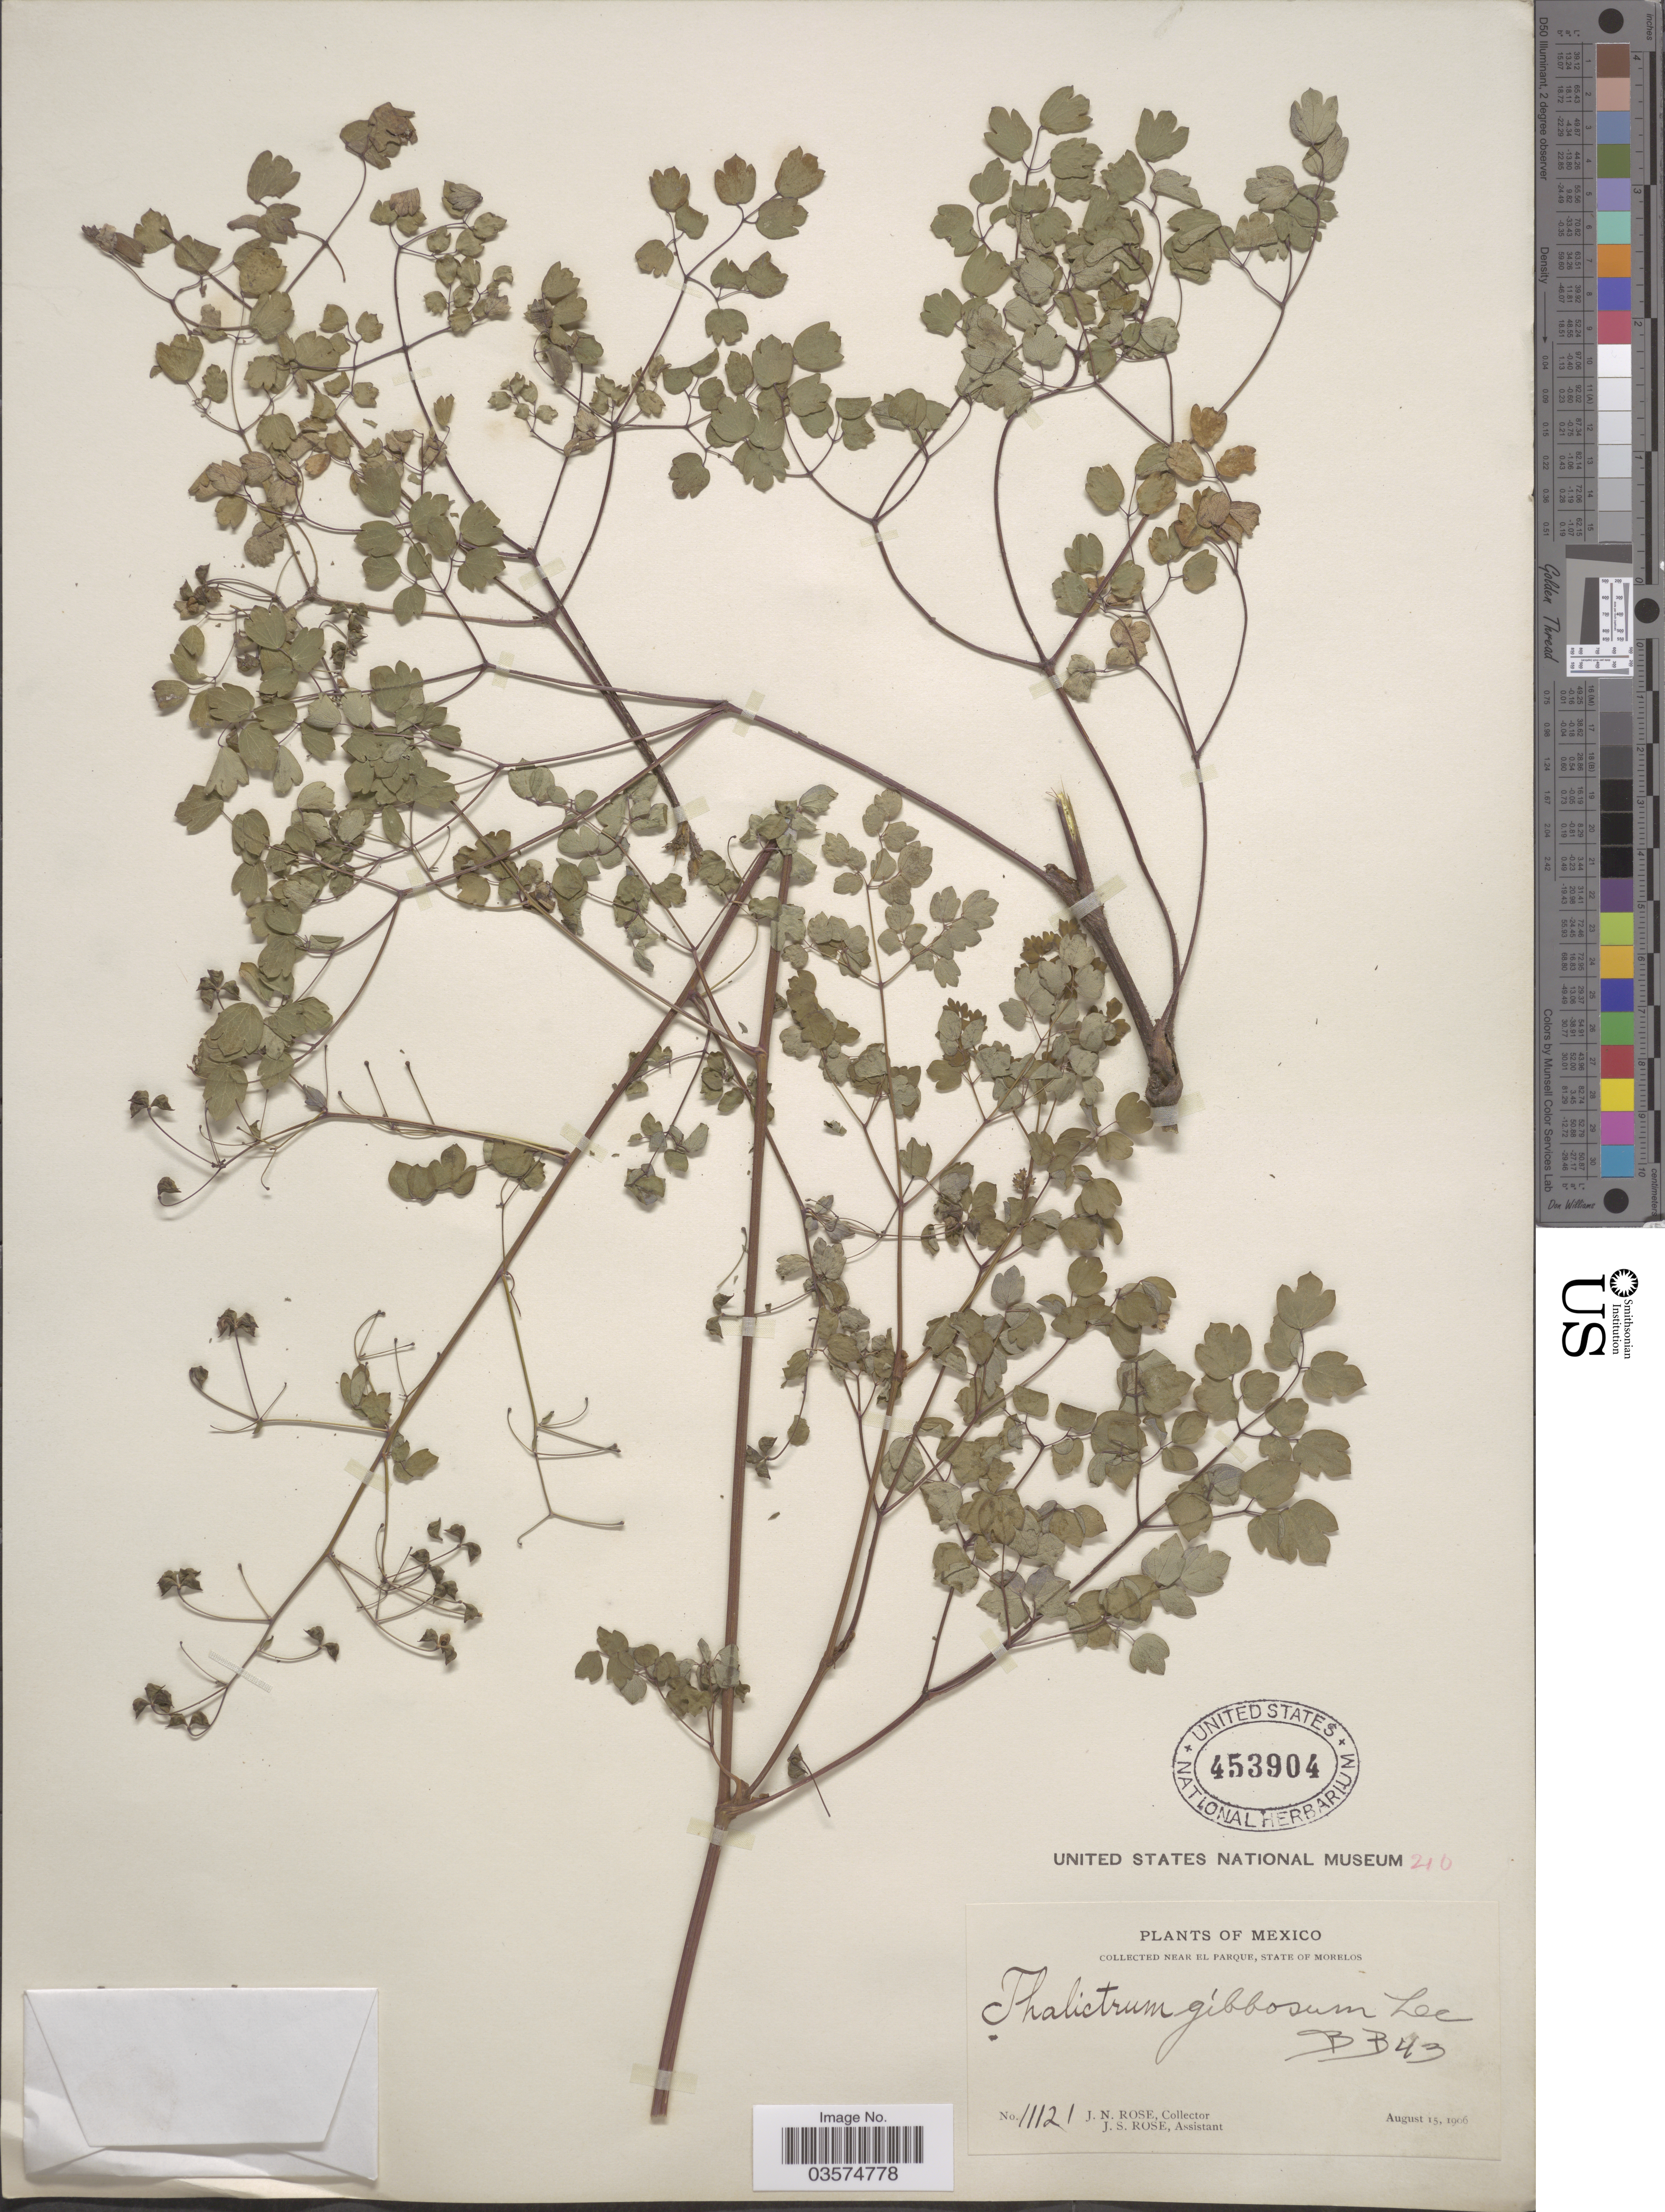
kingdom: Plantae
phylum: Tracheophyta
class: Magnoliopsida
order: Ranunculales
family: Ranunculaceae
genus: Thalictrum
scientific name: Thalictrum gibbosum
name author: Lec.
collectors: J. N. Rose & J. S. Rose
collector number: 11121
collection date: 1906-08-15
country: Mexico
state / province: Morelos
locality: Near el Parque.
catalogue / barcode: US 453904